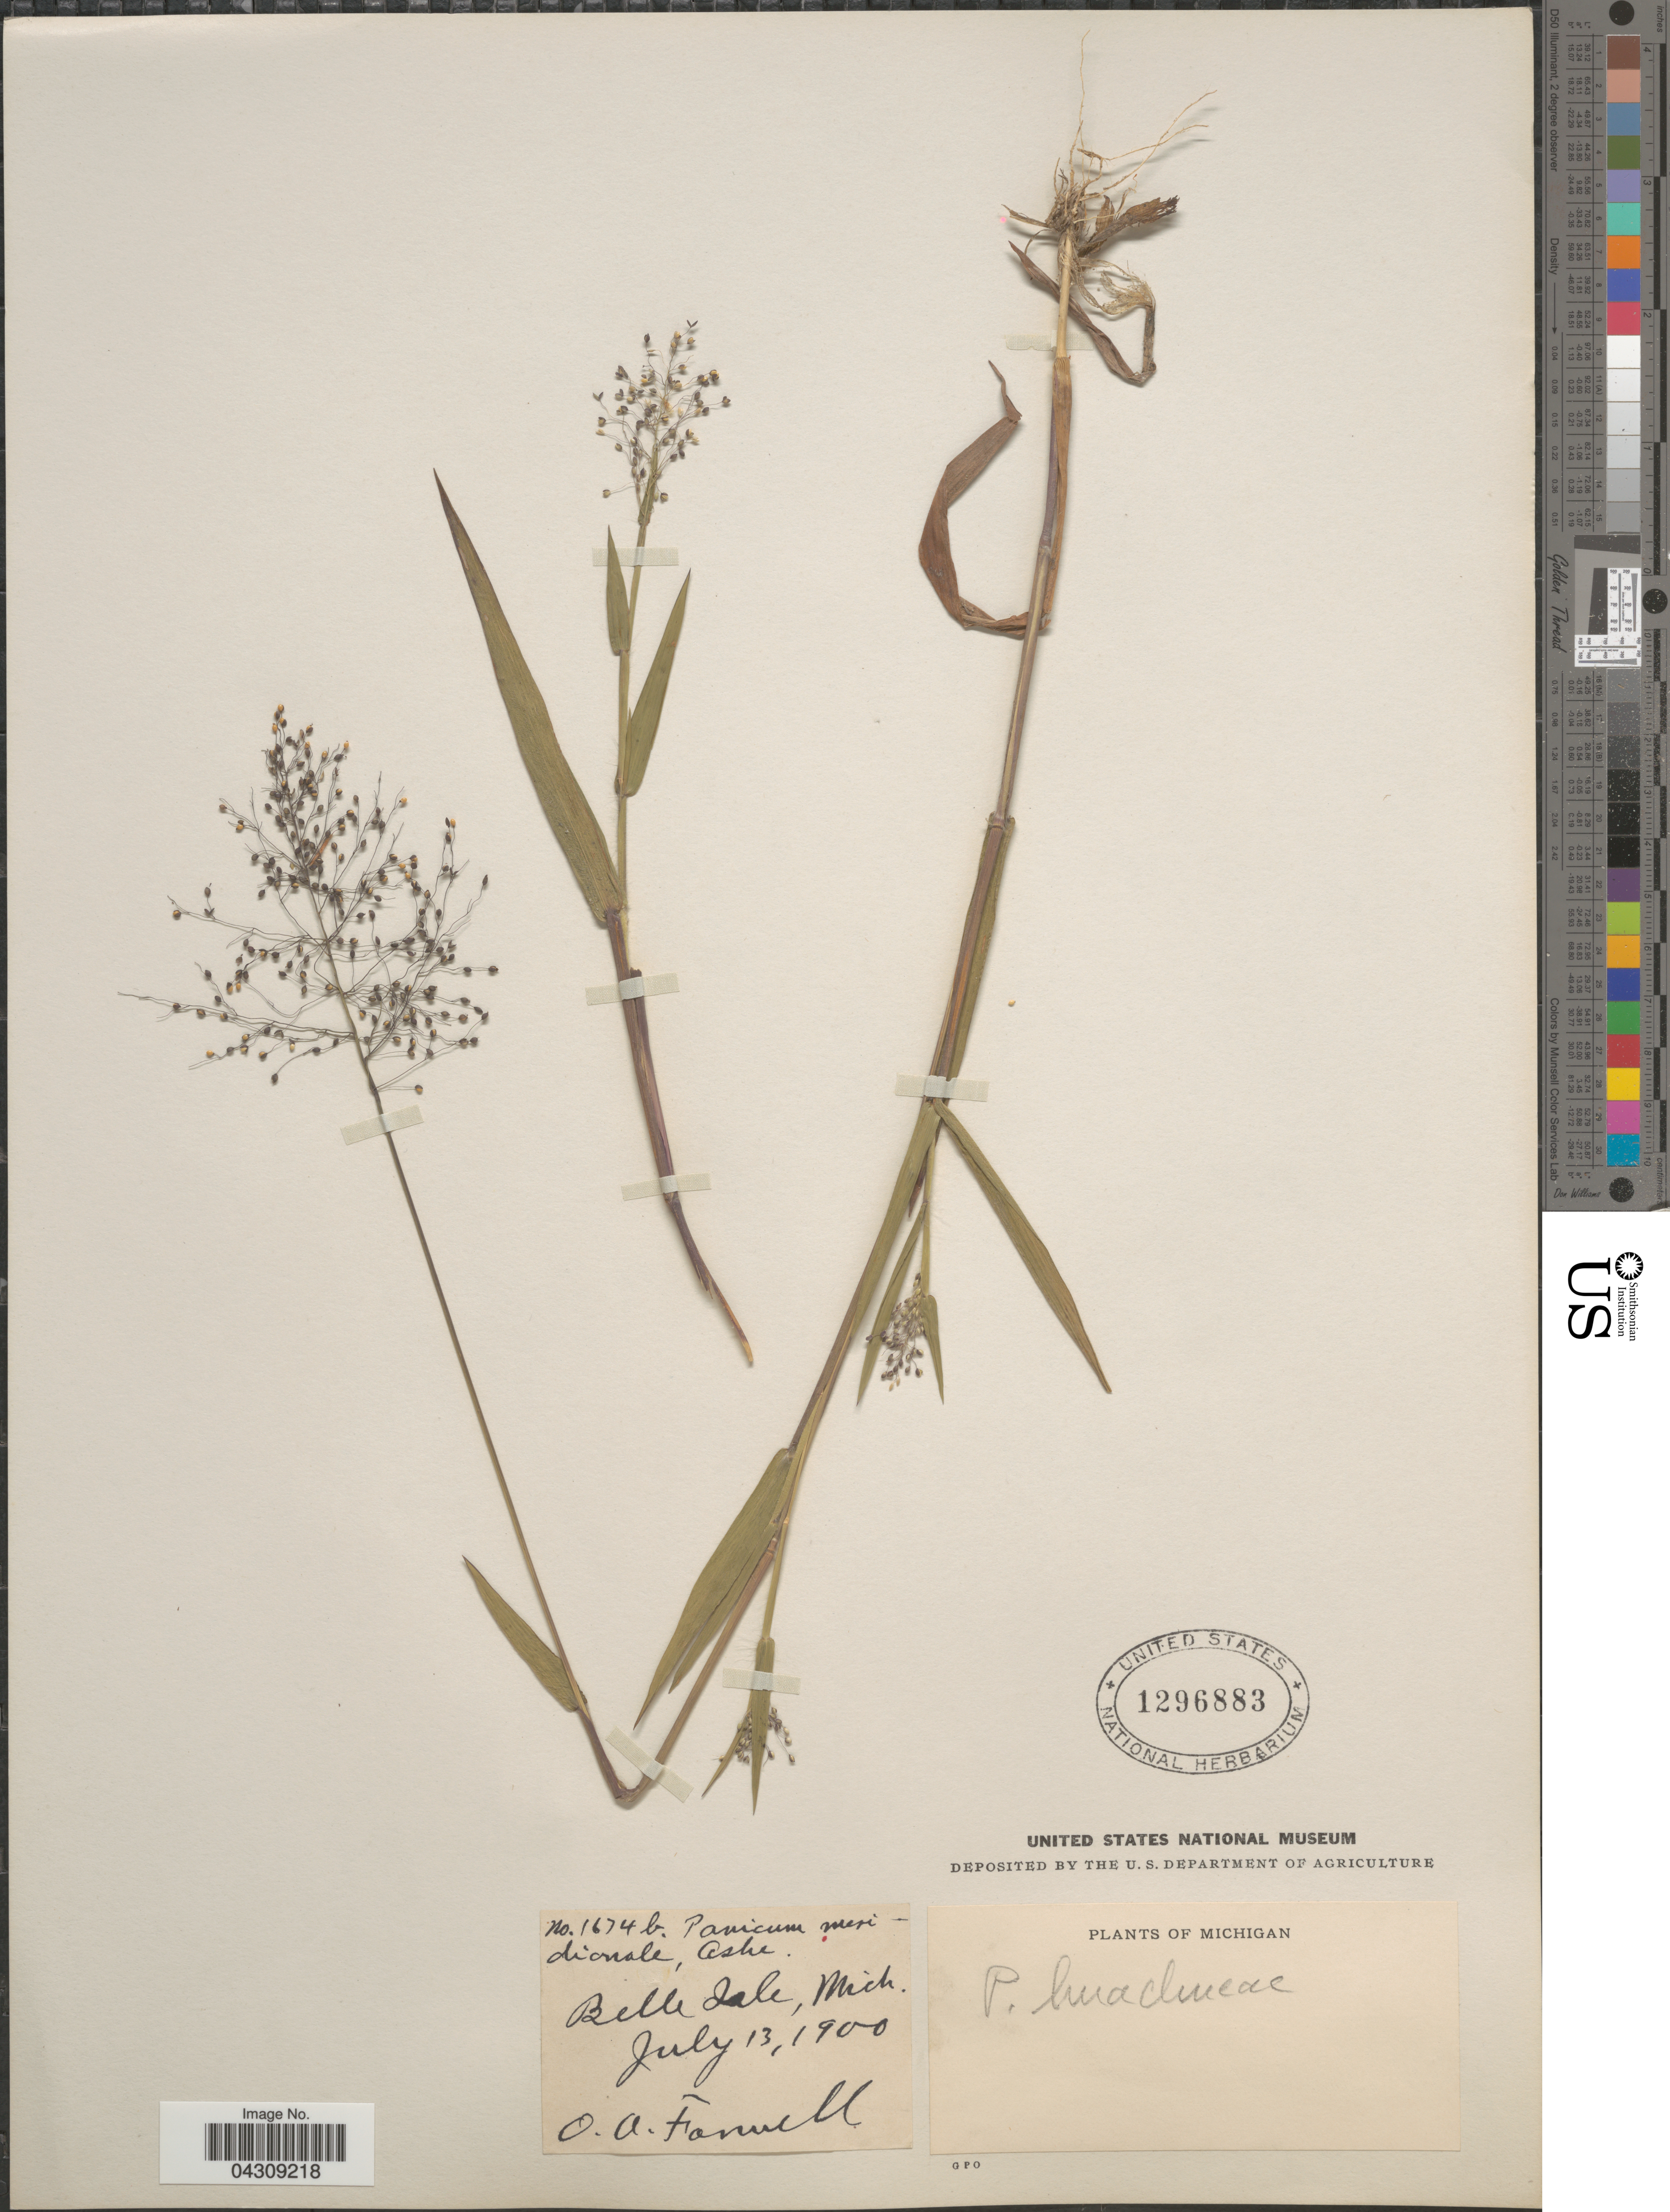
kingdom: Plantae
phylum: Tracheophyta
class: Liliopsida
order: Poales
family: Poaceae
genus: Dichanthelium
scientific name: Dichanthelium acuminatum var. acuminatum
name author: (Sw.) Gould & C.A. Clark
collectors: O. Farwell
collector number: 1674b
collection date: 1900-07-13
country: United States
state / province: Michigan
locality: Belle Isle.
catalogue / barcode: US 1296883